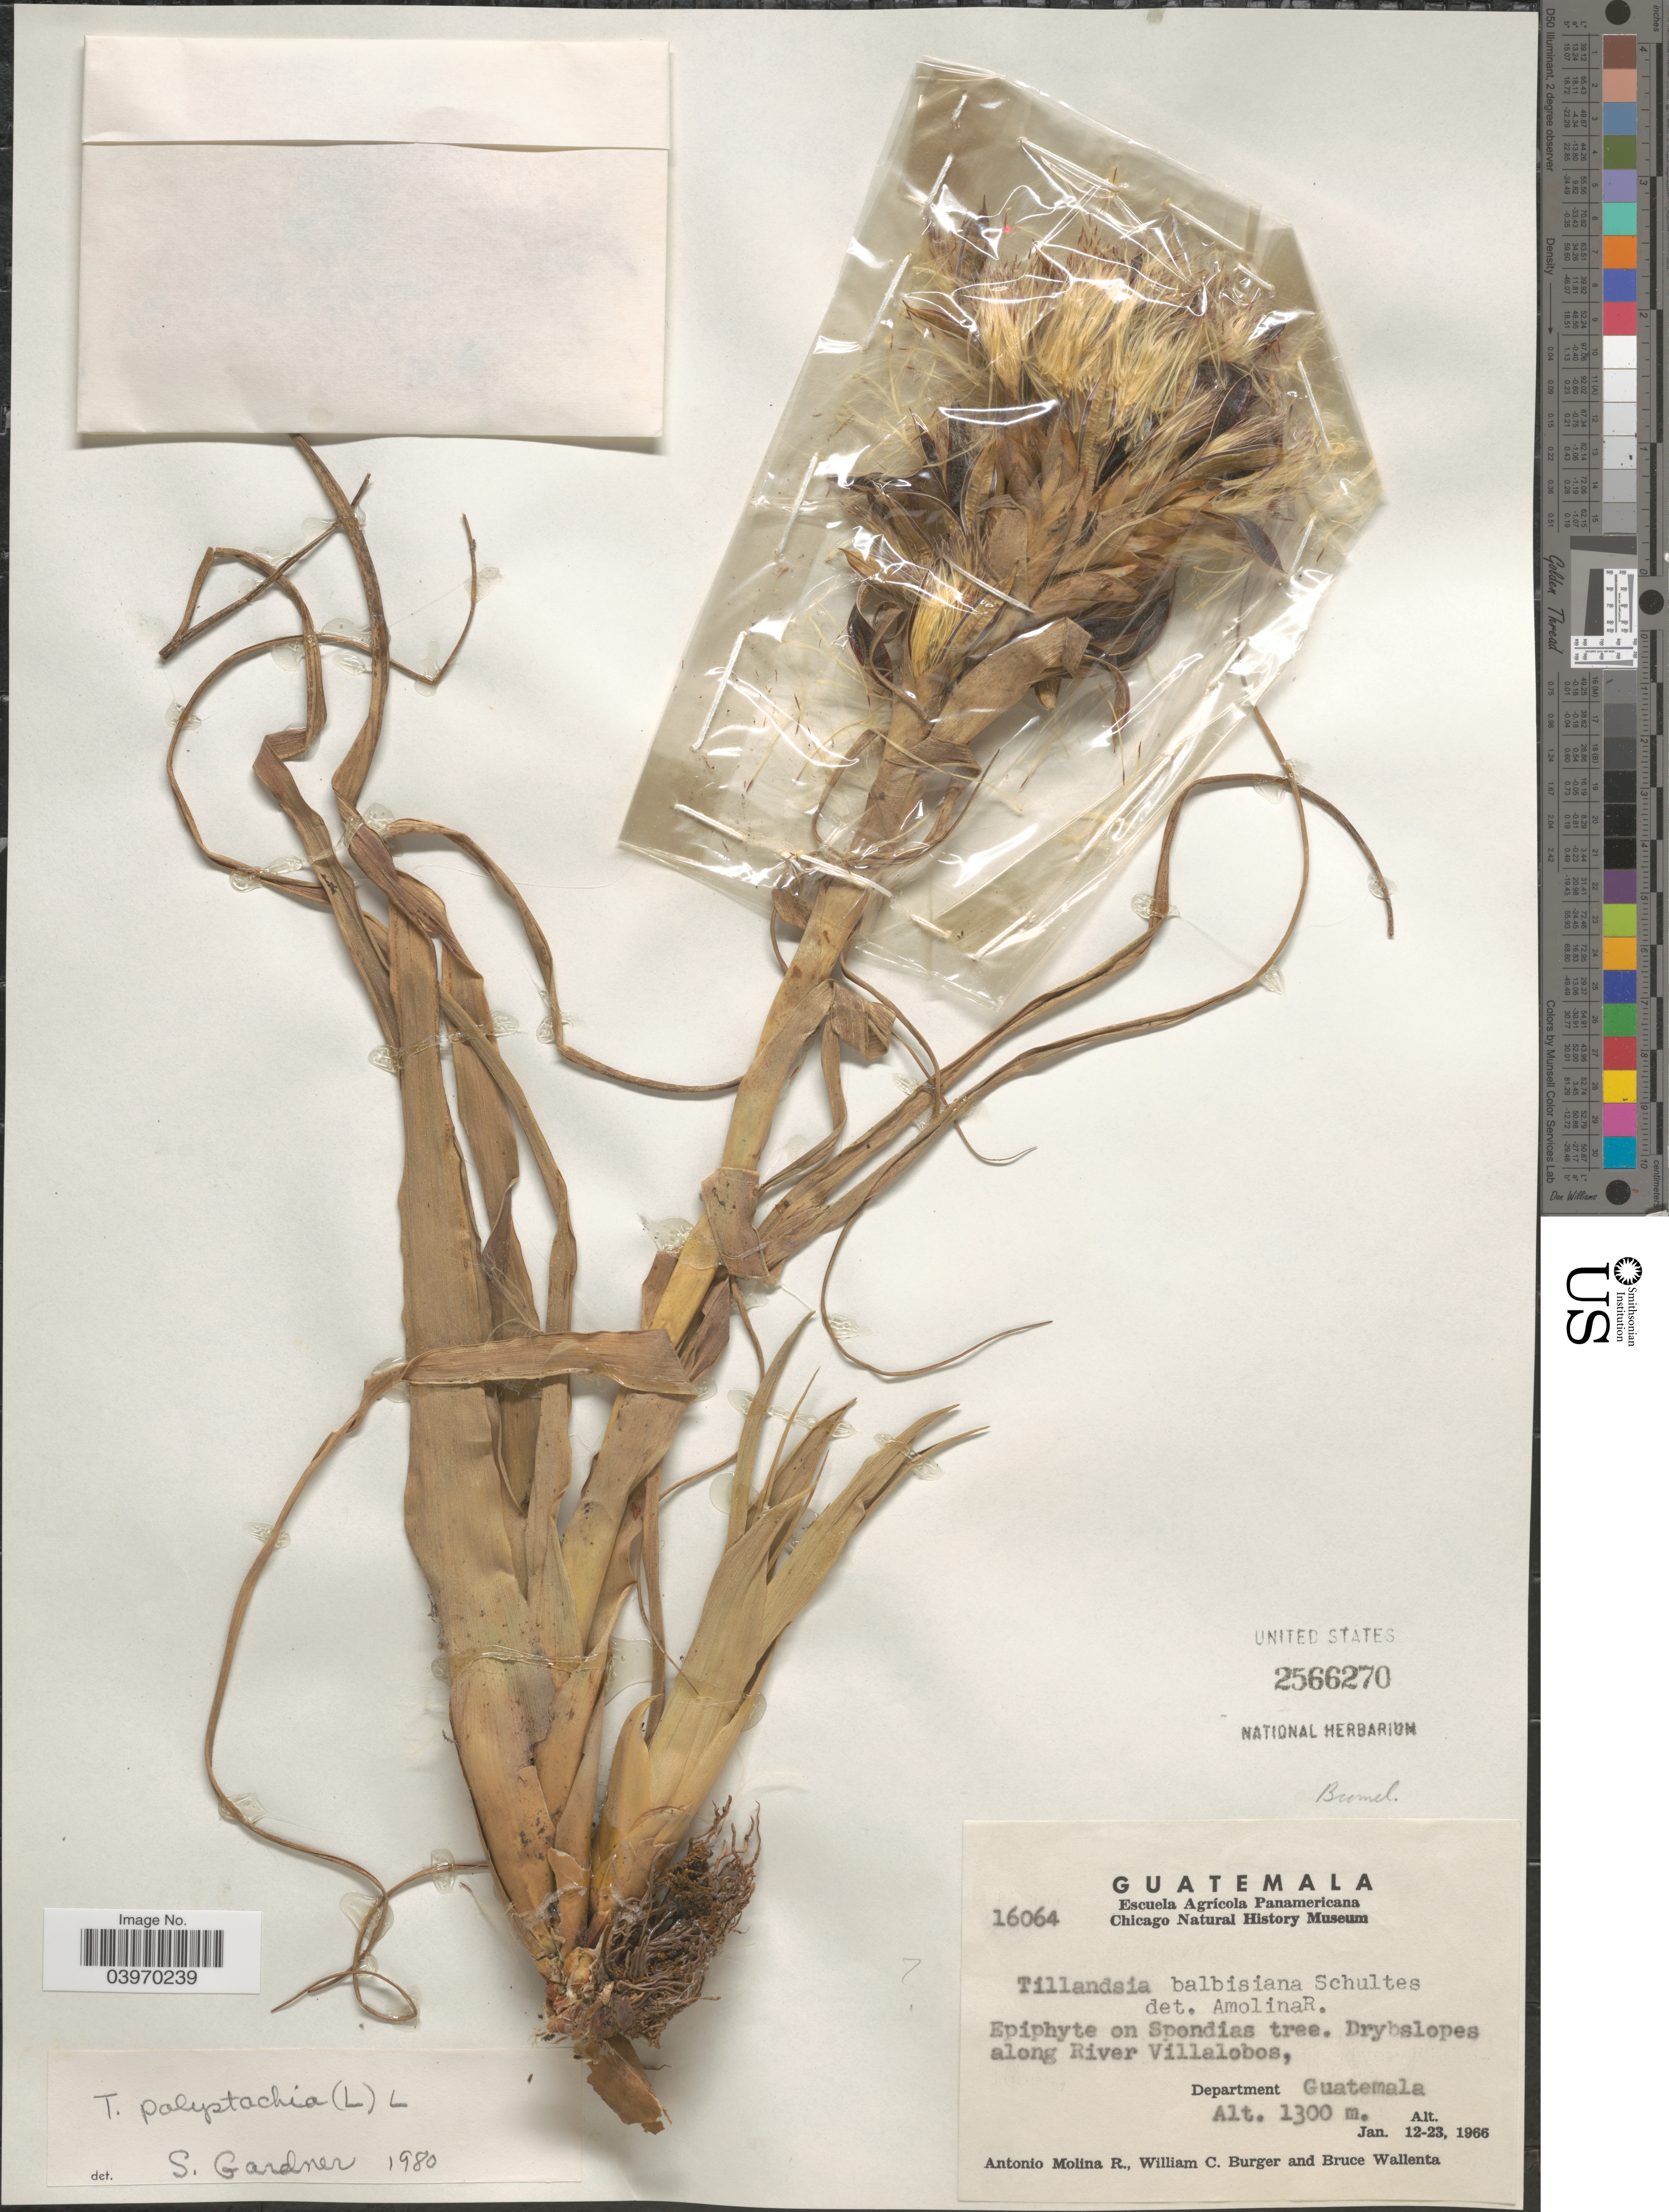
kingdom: Plantae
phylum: Tracheophyta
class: Liliopsida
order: Poales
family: Bromeliaceae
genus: Tillandsia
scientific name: Tillandsia balbisiana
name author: Schult. f.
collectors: A. Molina R., W. Burger & B. Wallenta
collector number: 16064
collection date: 1966-01-12/1966-01-23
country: Guatemala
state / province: Guatemala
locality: Along River Villalobos, Department Guatemala.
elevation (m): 1300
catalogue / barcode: US 2566270